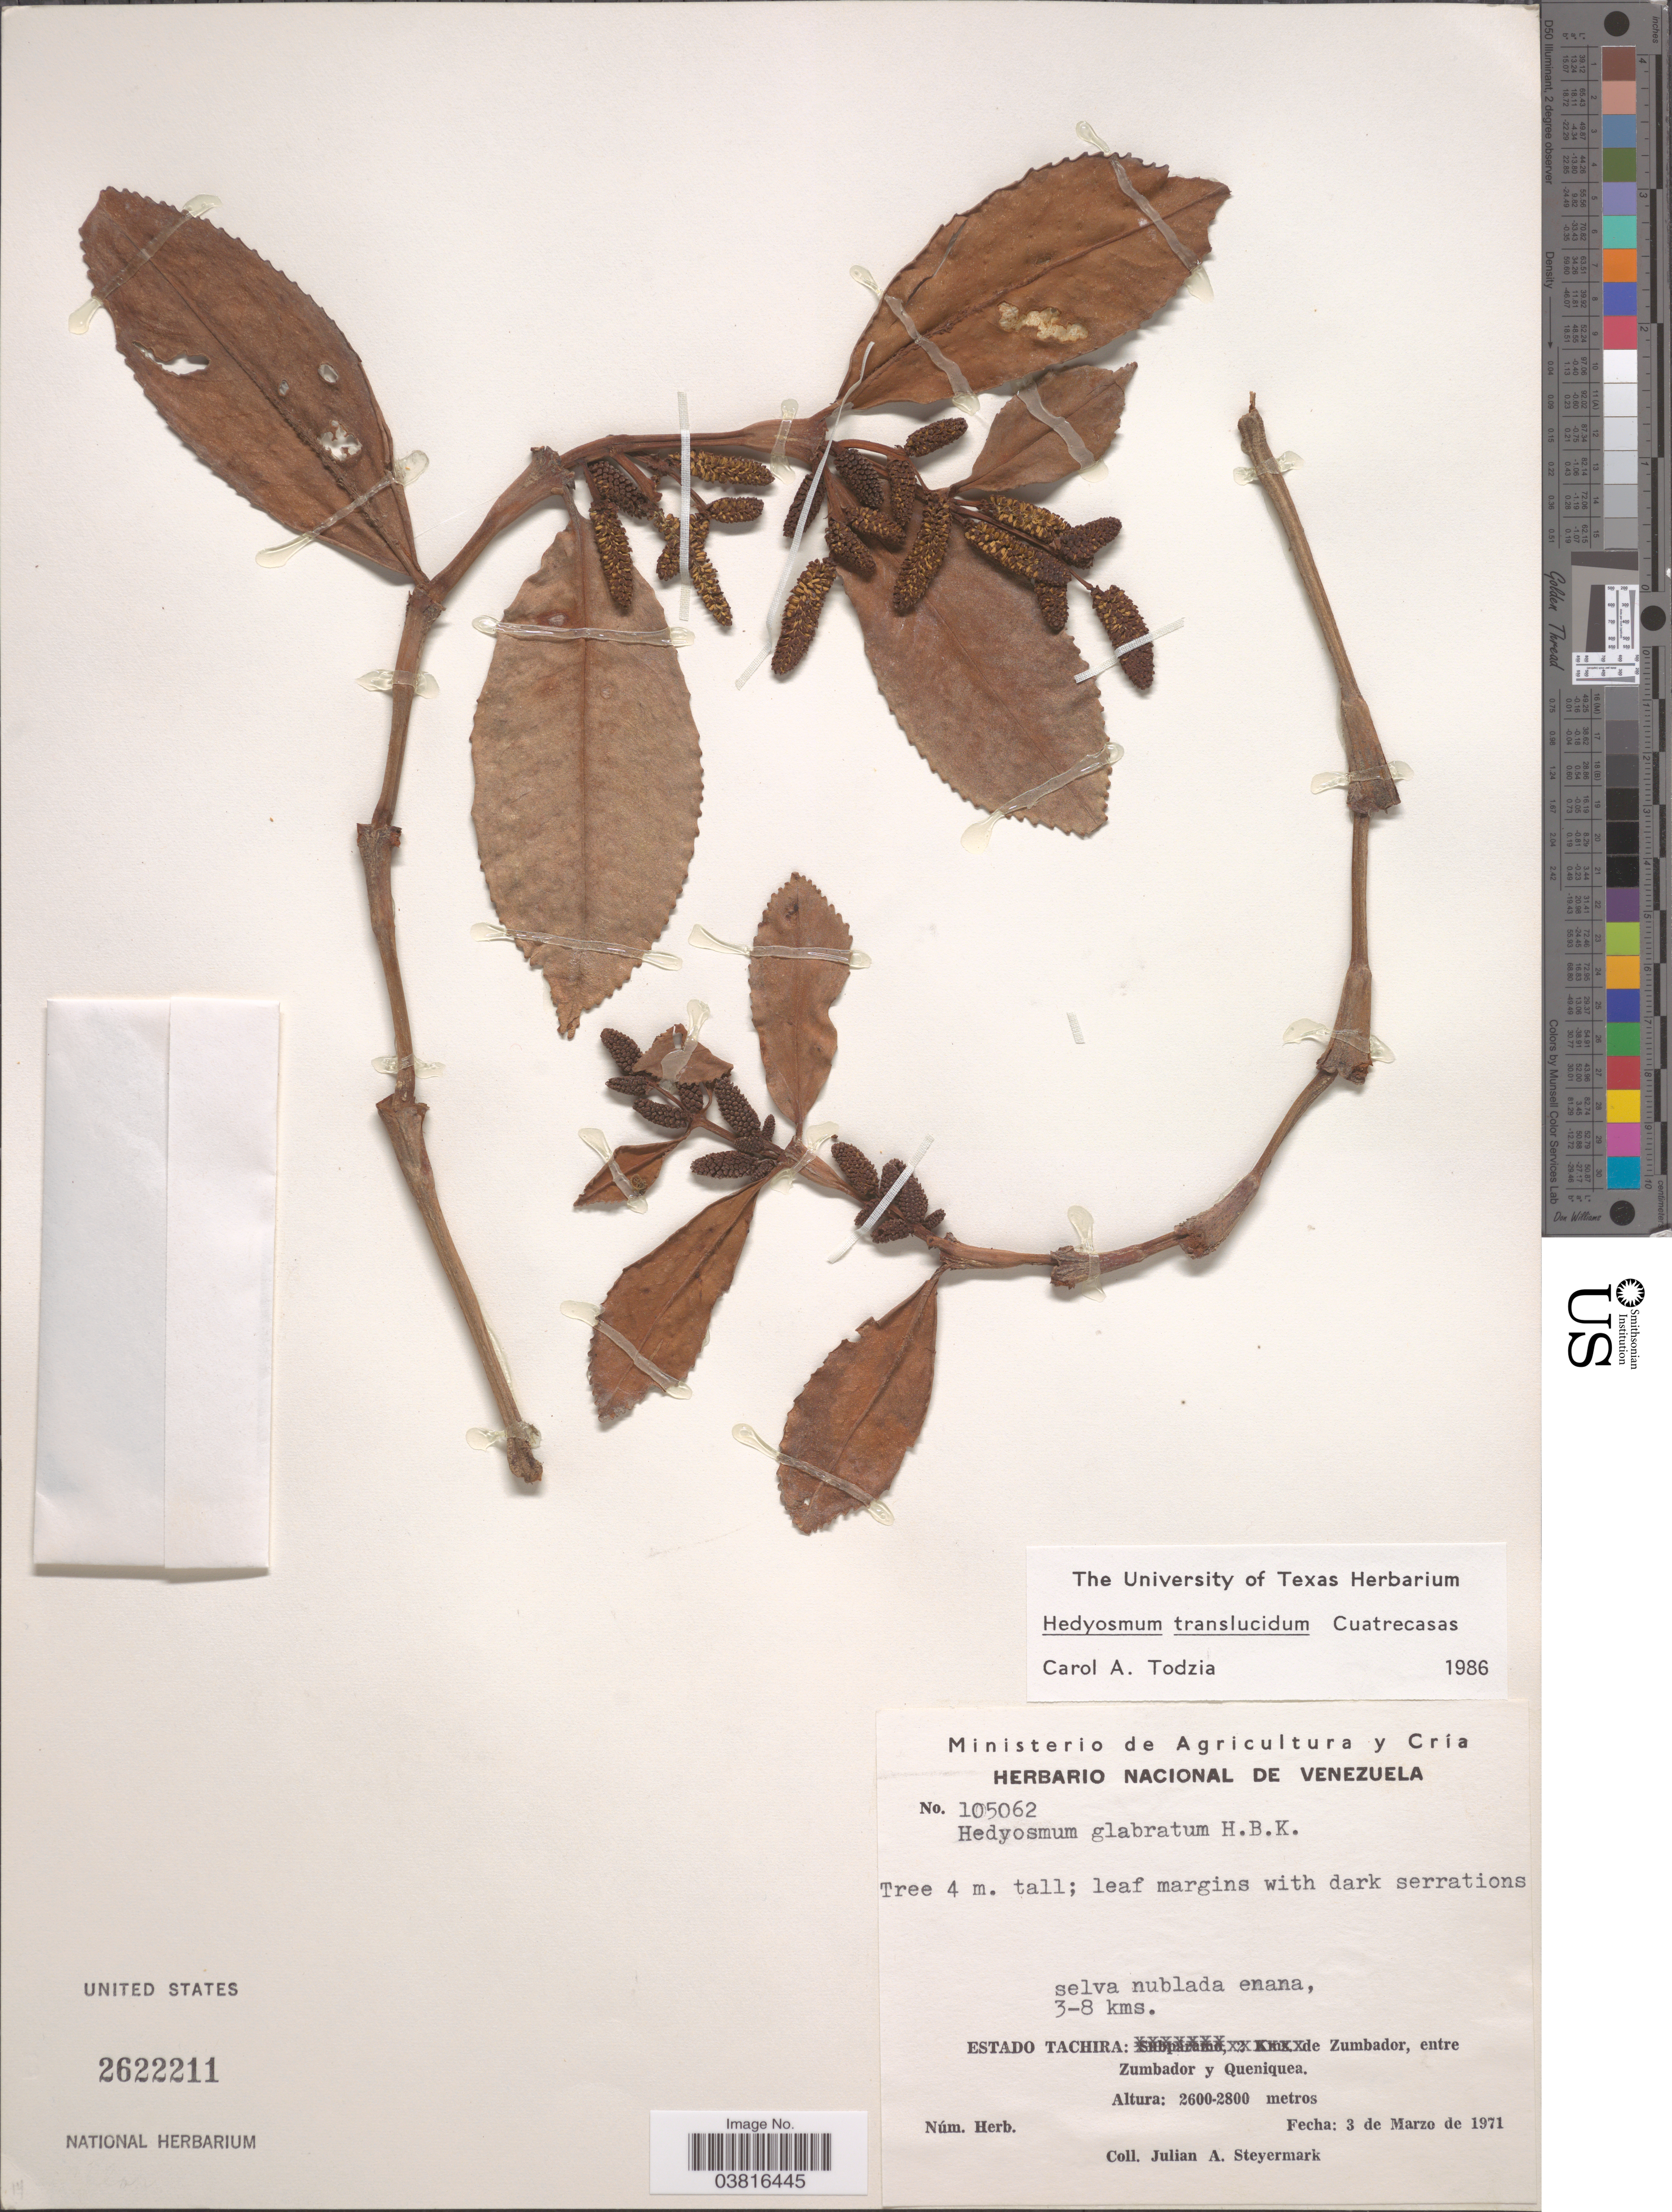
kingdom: Plantae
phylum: Tracheophyta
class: Magnoliopsida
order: Chloranthales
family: Chloranthaceae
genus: Hedyosmum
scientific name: Hedyosmum translucidum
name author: Cuatrec.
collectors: J. Steyermark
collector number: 105062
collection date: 1971-03-03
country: Venezuela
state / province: Tachira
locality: Zumbador, entre Zumbador y Queniquea.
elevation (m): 2600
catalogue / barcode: US 2622211